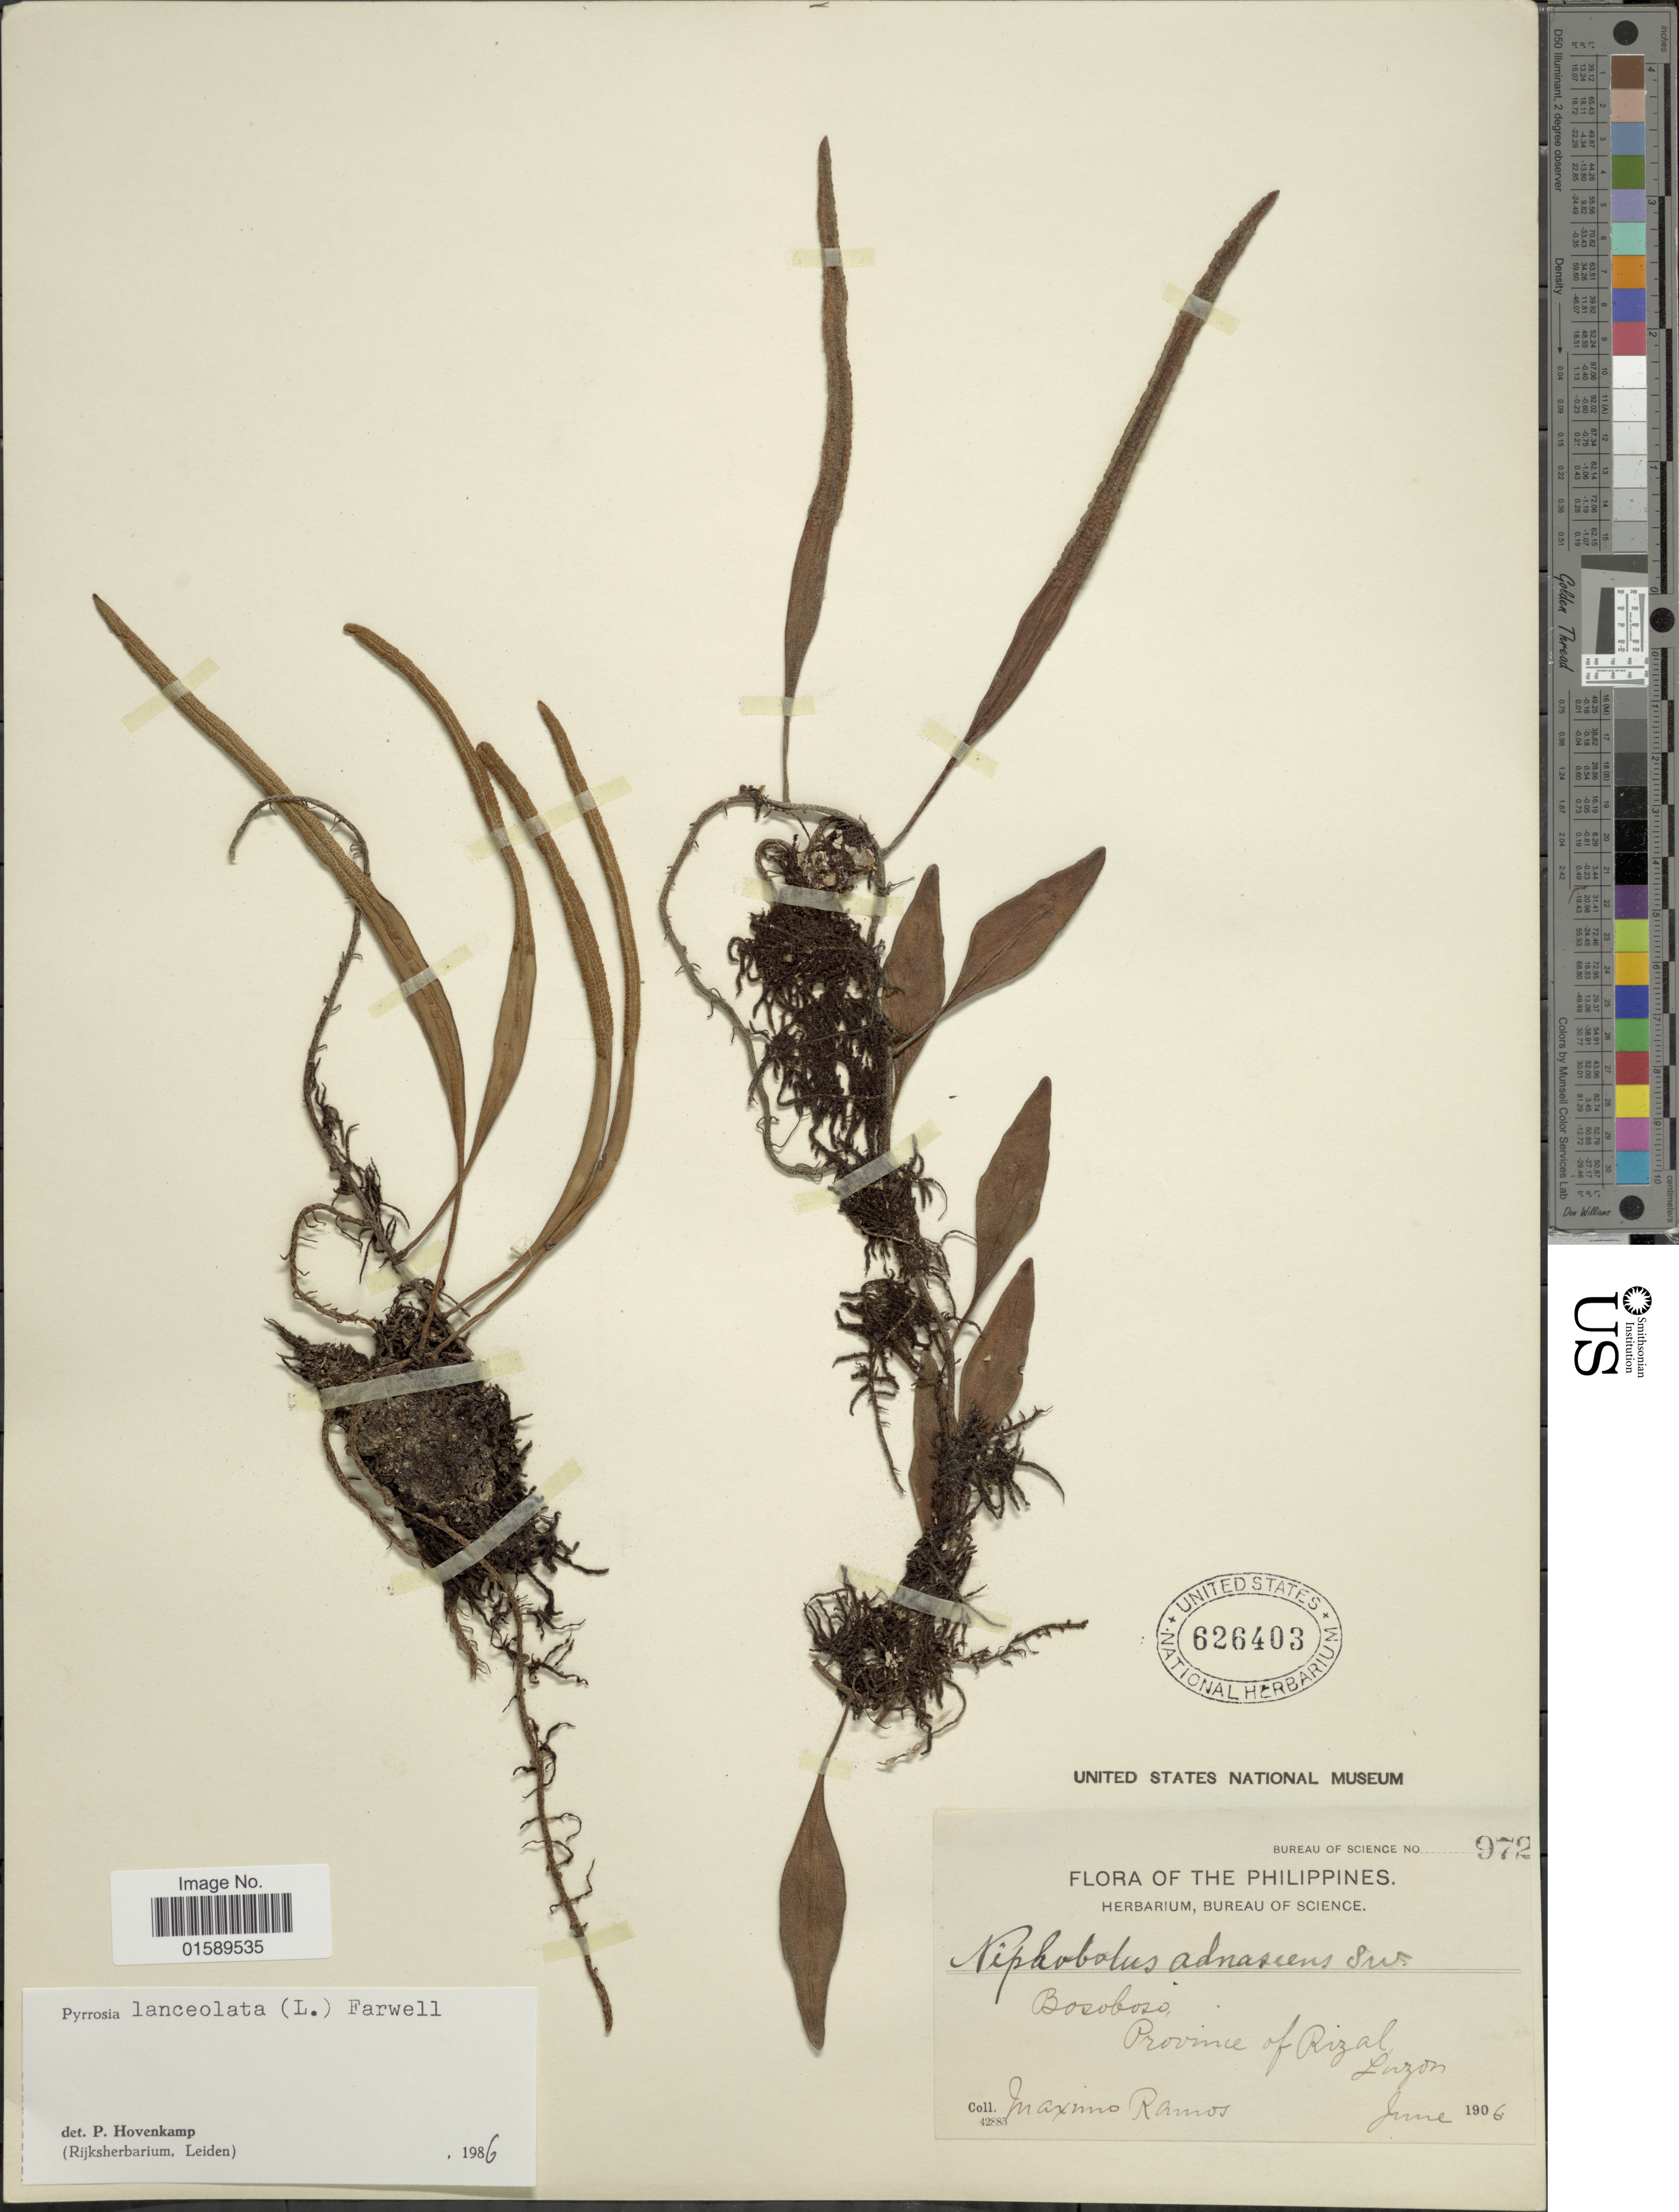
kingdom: Plantae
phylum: Tracheophyta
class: Polypodiopsida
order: Polypodiales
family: Polypodiaceae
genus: Pyrrosia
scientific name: Pyrrosia lanceolata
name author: (L.) Farw.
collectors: M. Ramos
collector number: Bureau of science 972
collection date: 1906-06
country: Philippines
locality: Bosoboso, Province of Rizal, Luzon,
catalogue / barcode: US 626403